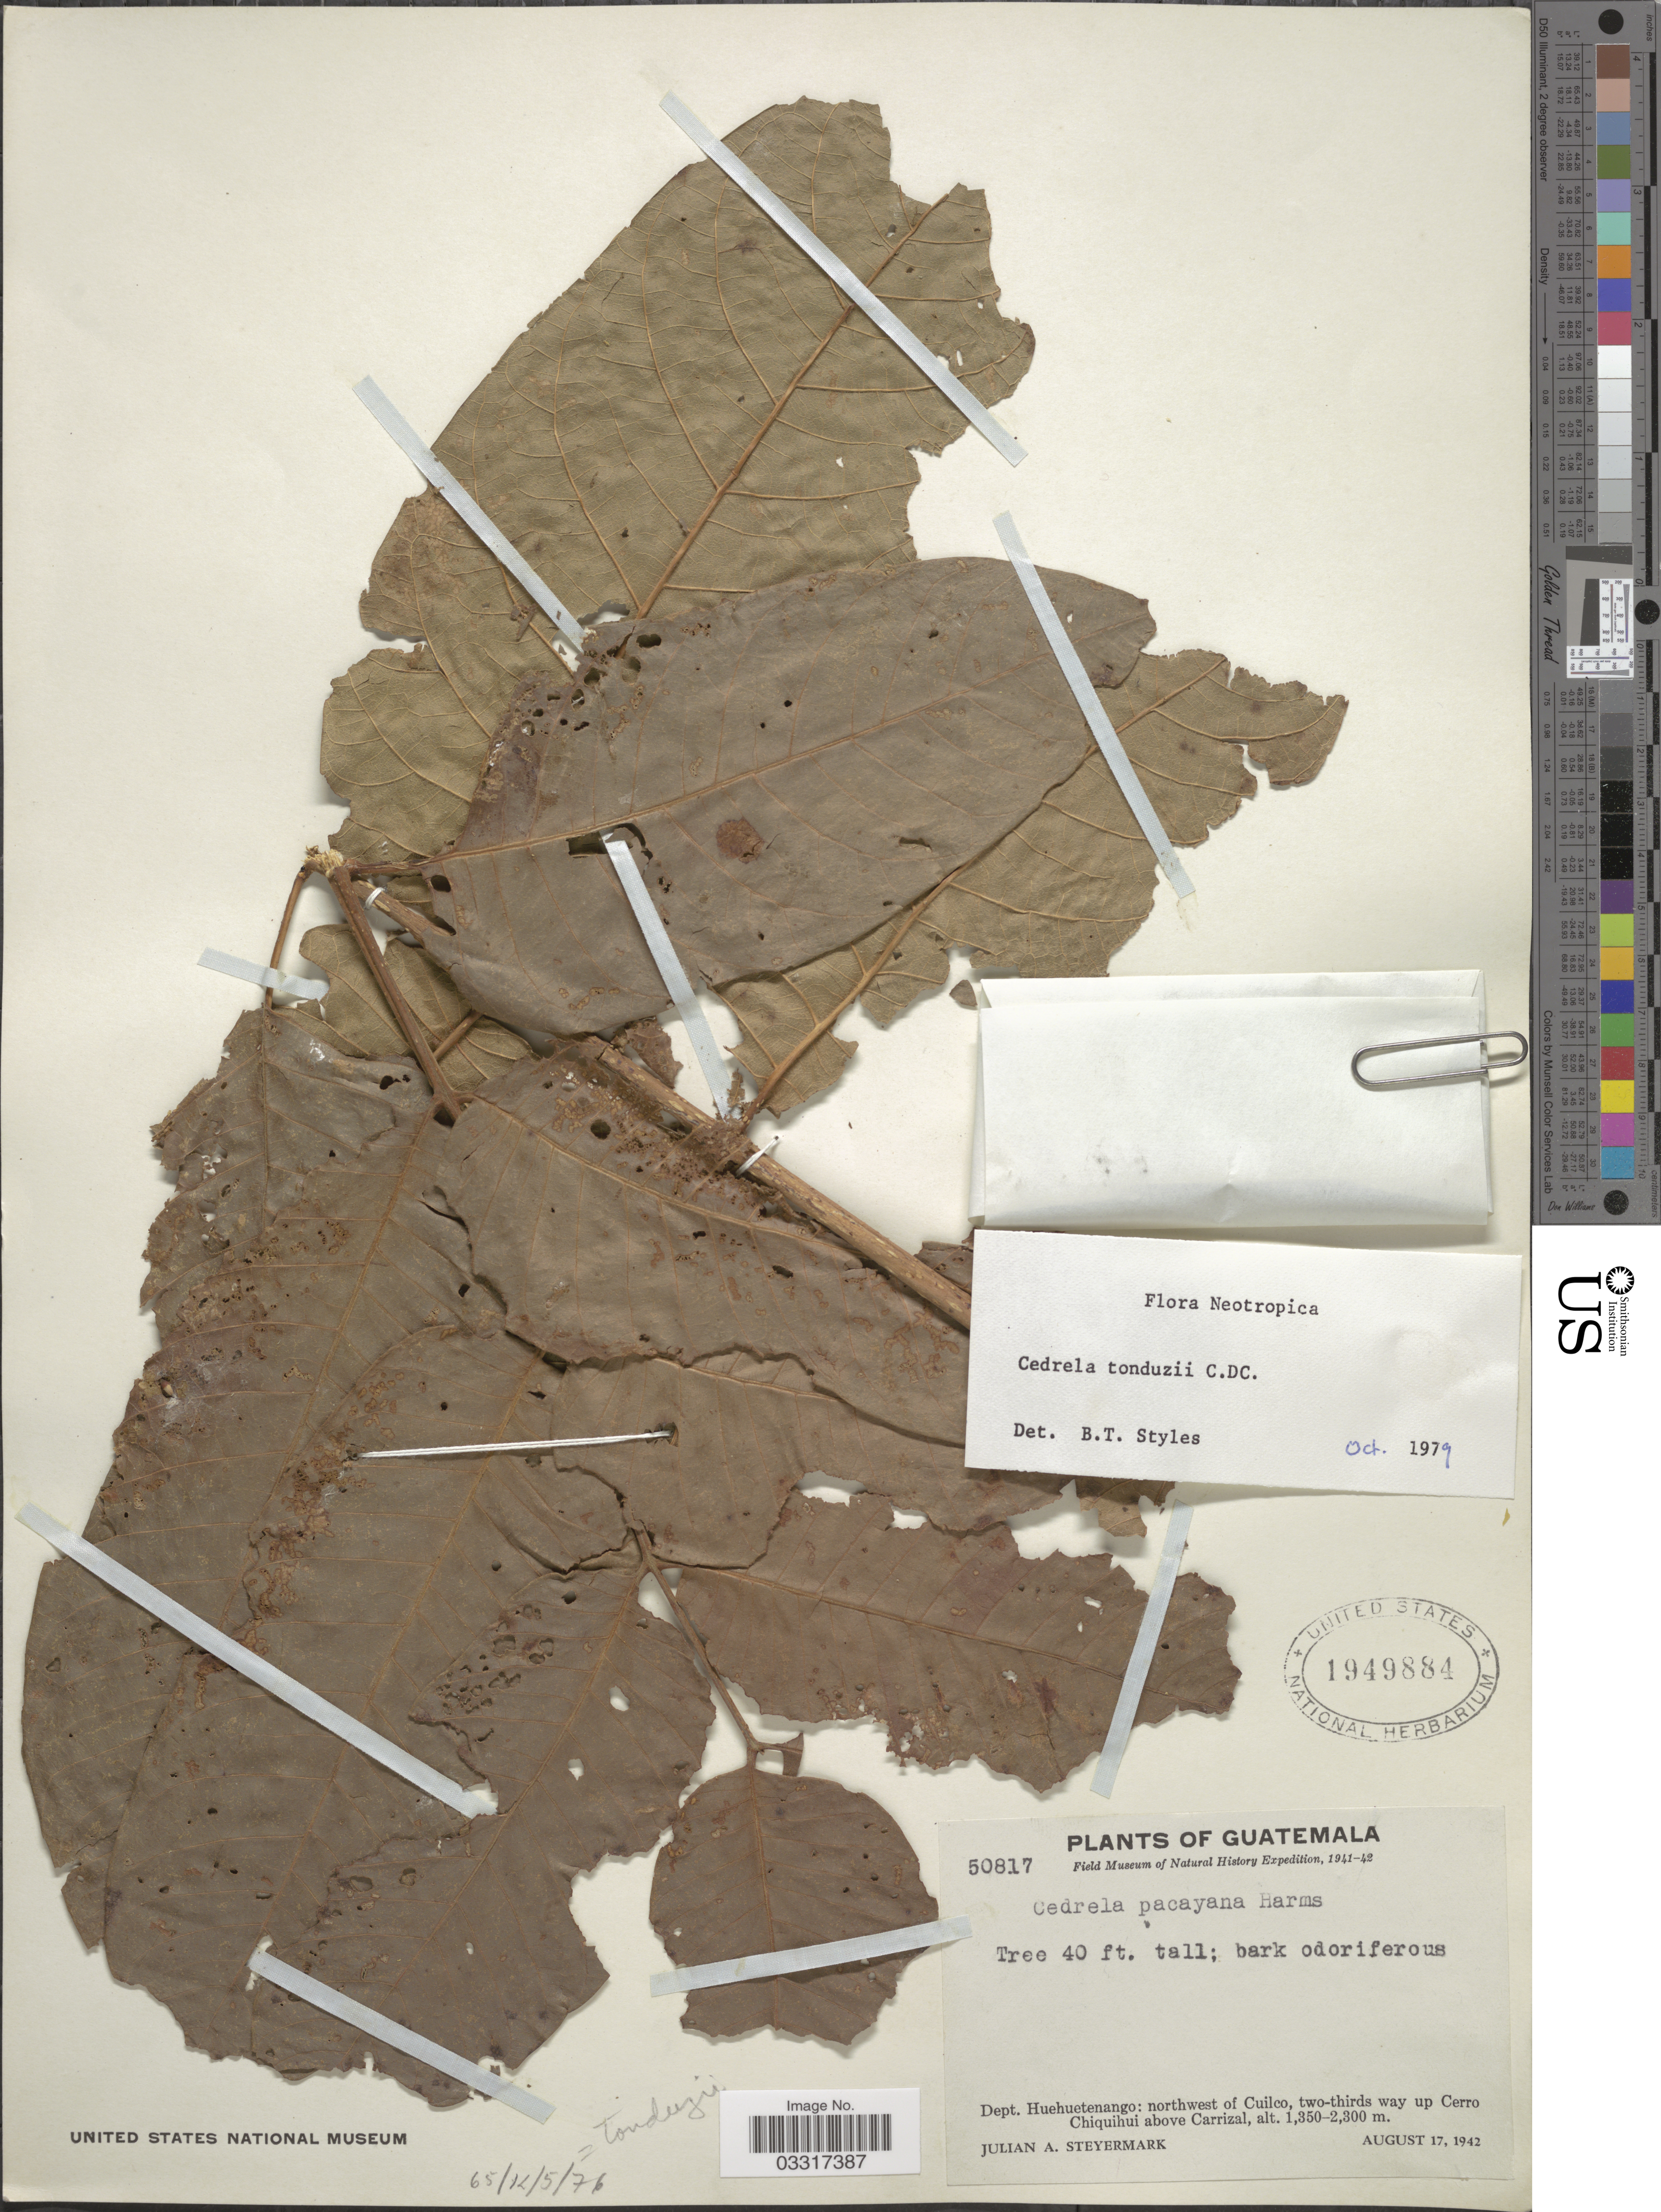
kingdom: Plantae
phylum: Tracheophyta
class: Magnoliopsida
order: Sapindales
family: Meliaceae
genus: Cedrela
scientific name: Cedrela tonduzii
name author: C. DC.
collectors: J. Steyermark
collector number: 50817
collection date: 1942-08-17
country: Guatemala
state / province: Huehuetenango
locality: Dept. Huehuetenango: northwest of Cuilco, two-thirds way up Cerro Chiquihui above Carrizal.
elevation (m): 1350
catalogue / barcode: US 1949884